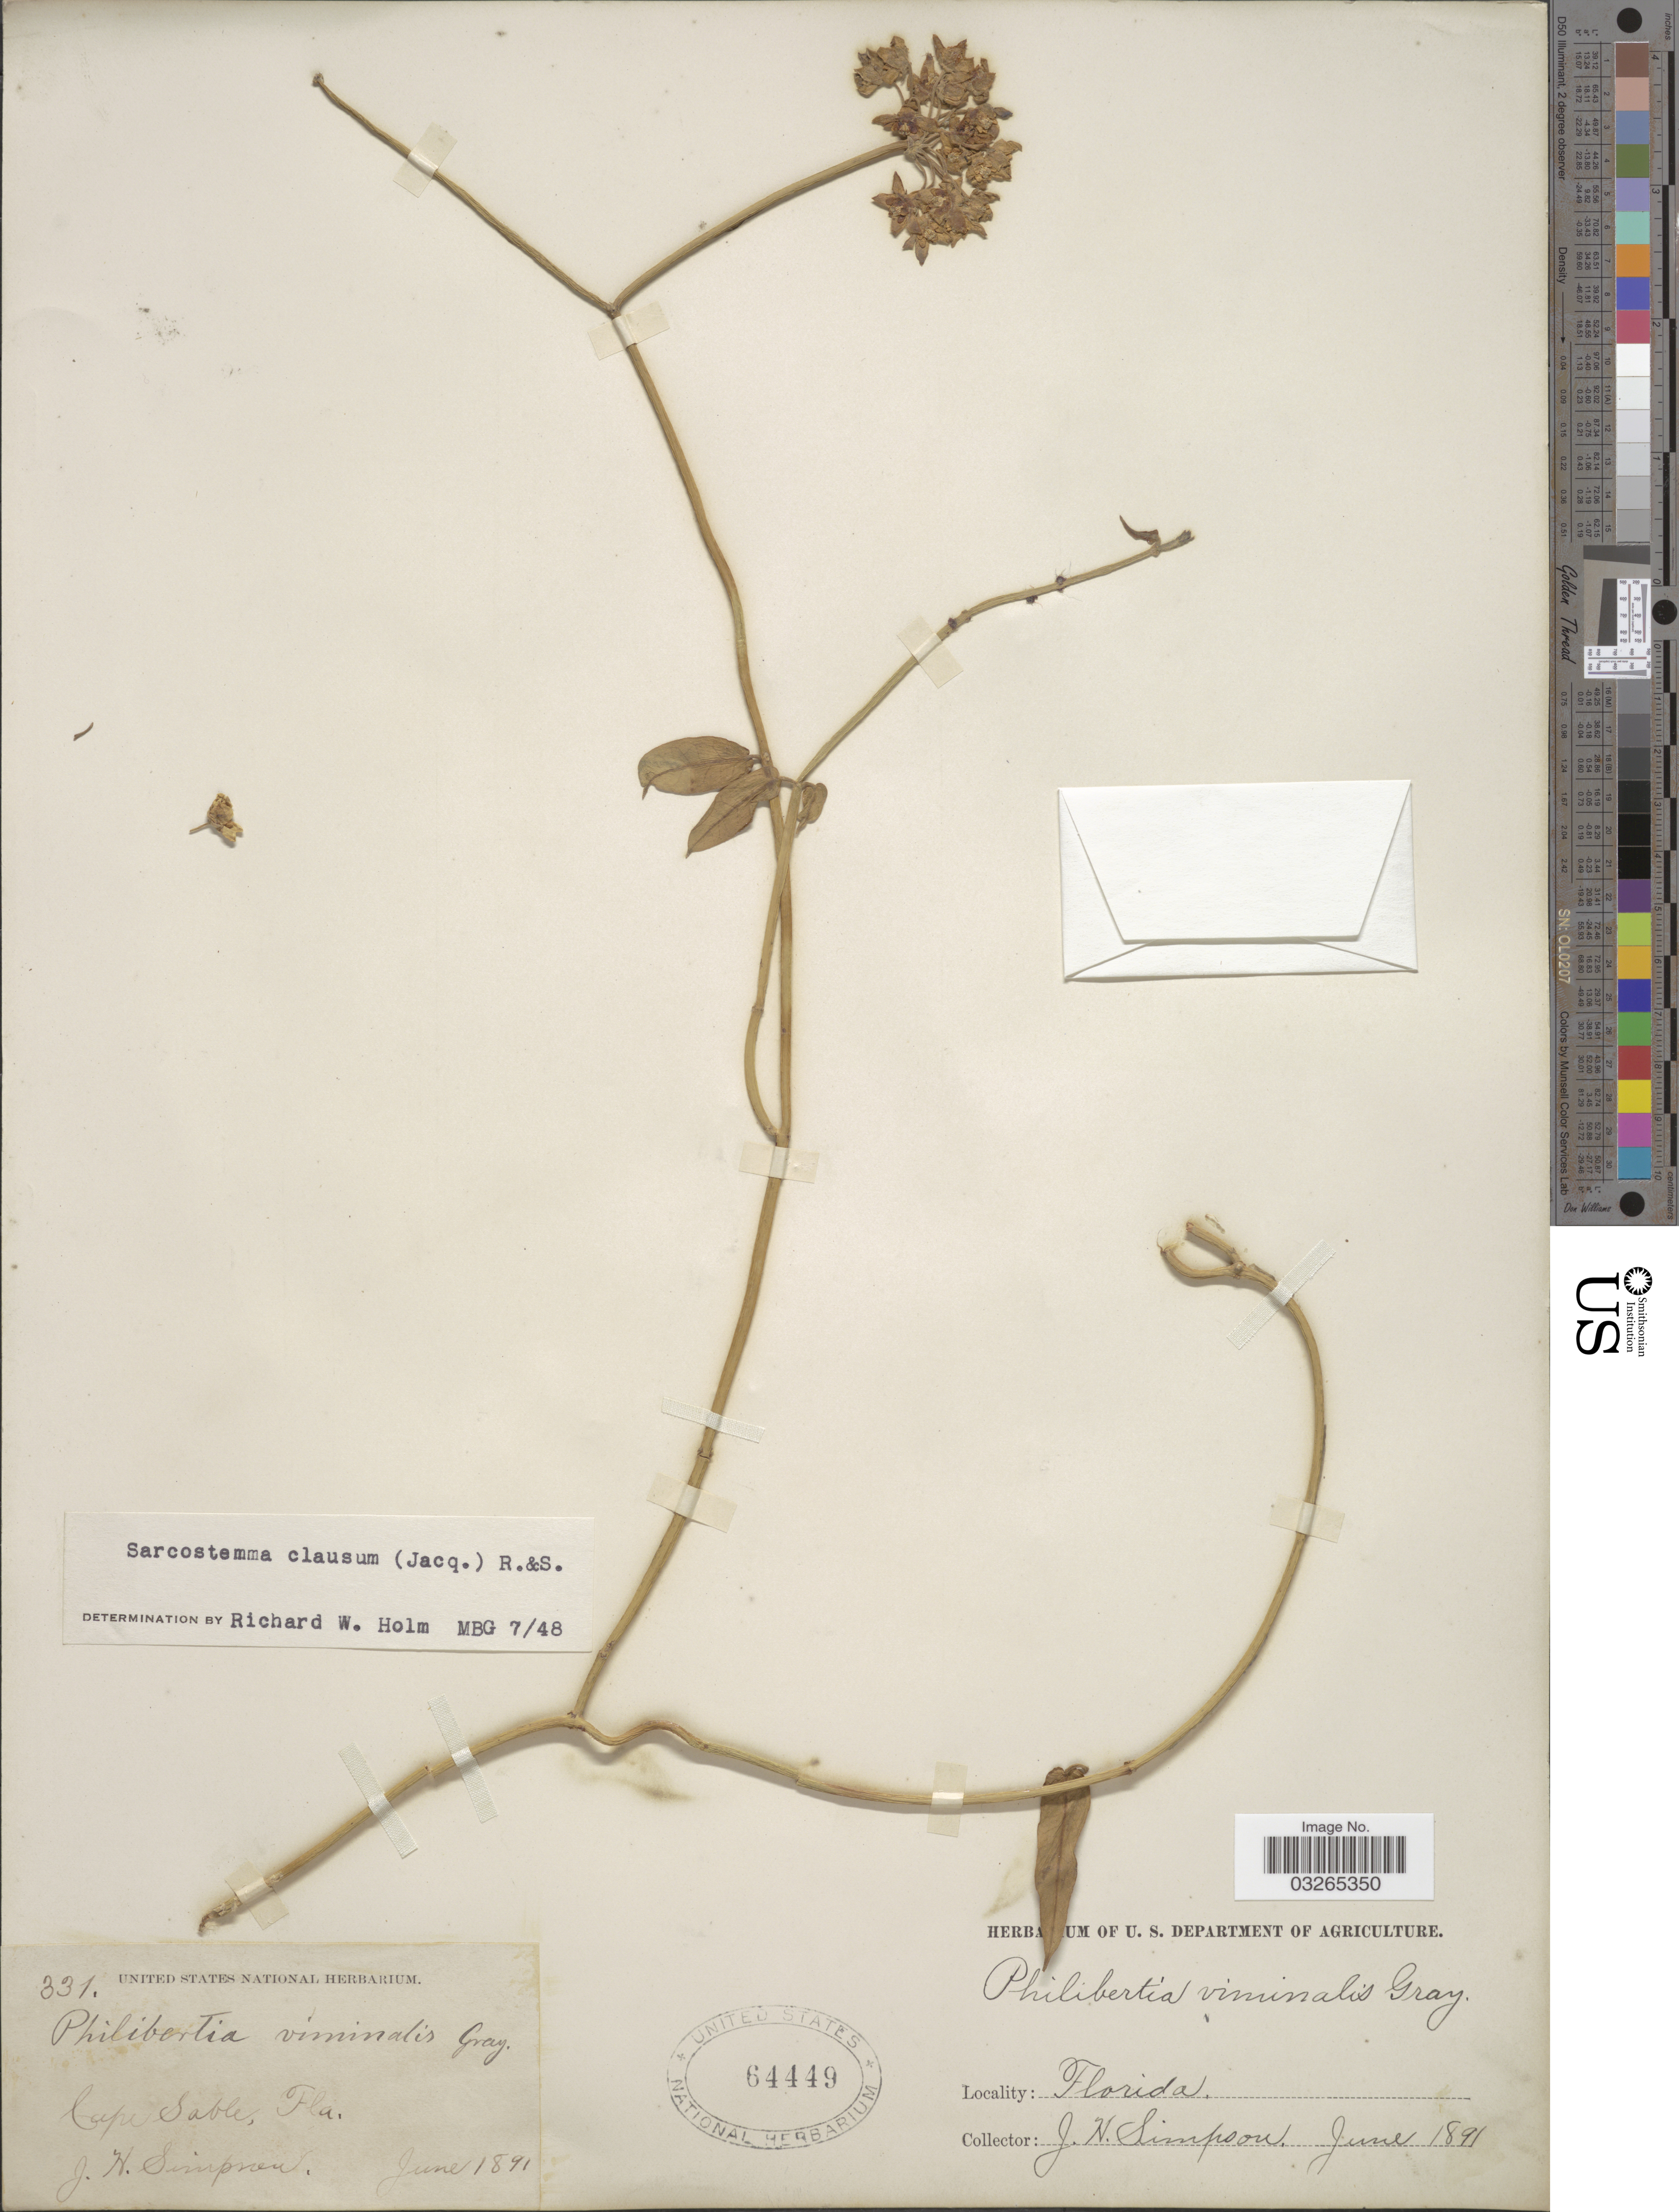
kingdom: Plantae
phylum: Tracheophyta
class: Magnoliopsida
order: Gentianales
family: Apocynaceae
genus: Sarcostemma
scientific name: Sarcostemma clausum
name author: (Jacq.) Schult.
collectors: J. H. Simpson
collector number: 331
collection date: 1891-06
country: United States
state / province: Florida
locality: Cape Sable.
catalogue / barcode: US 64449